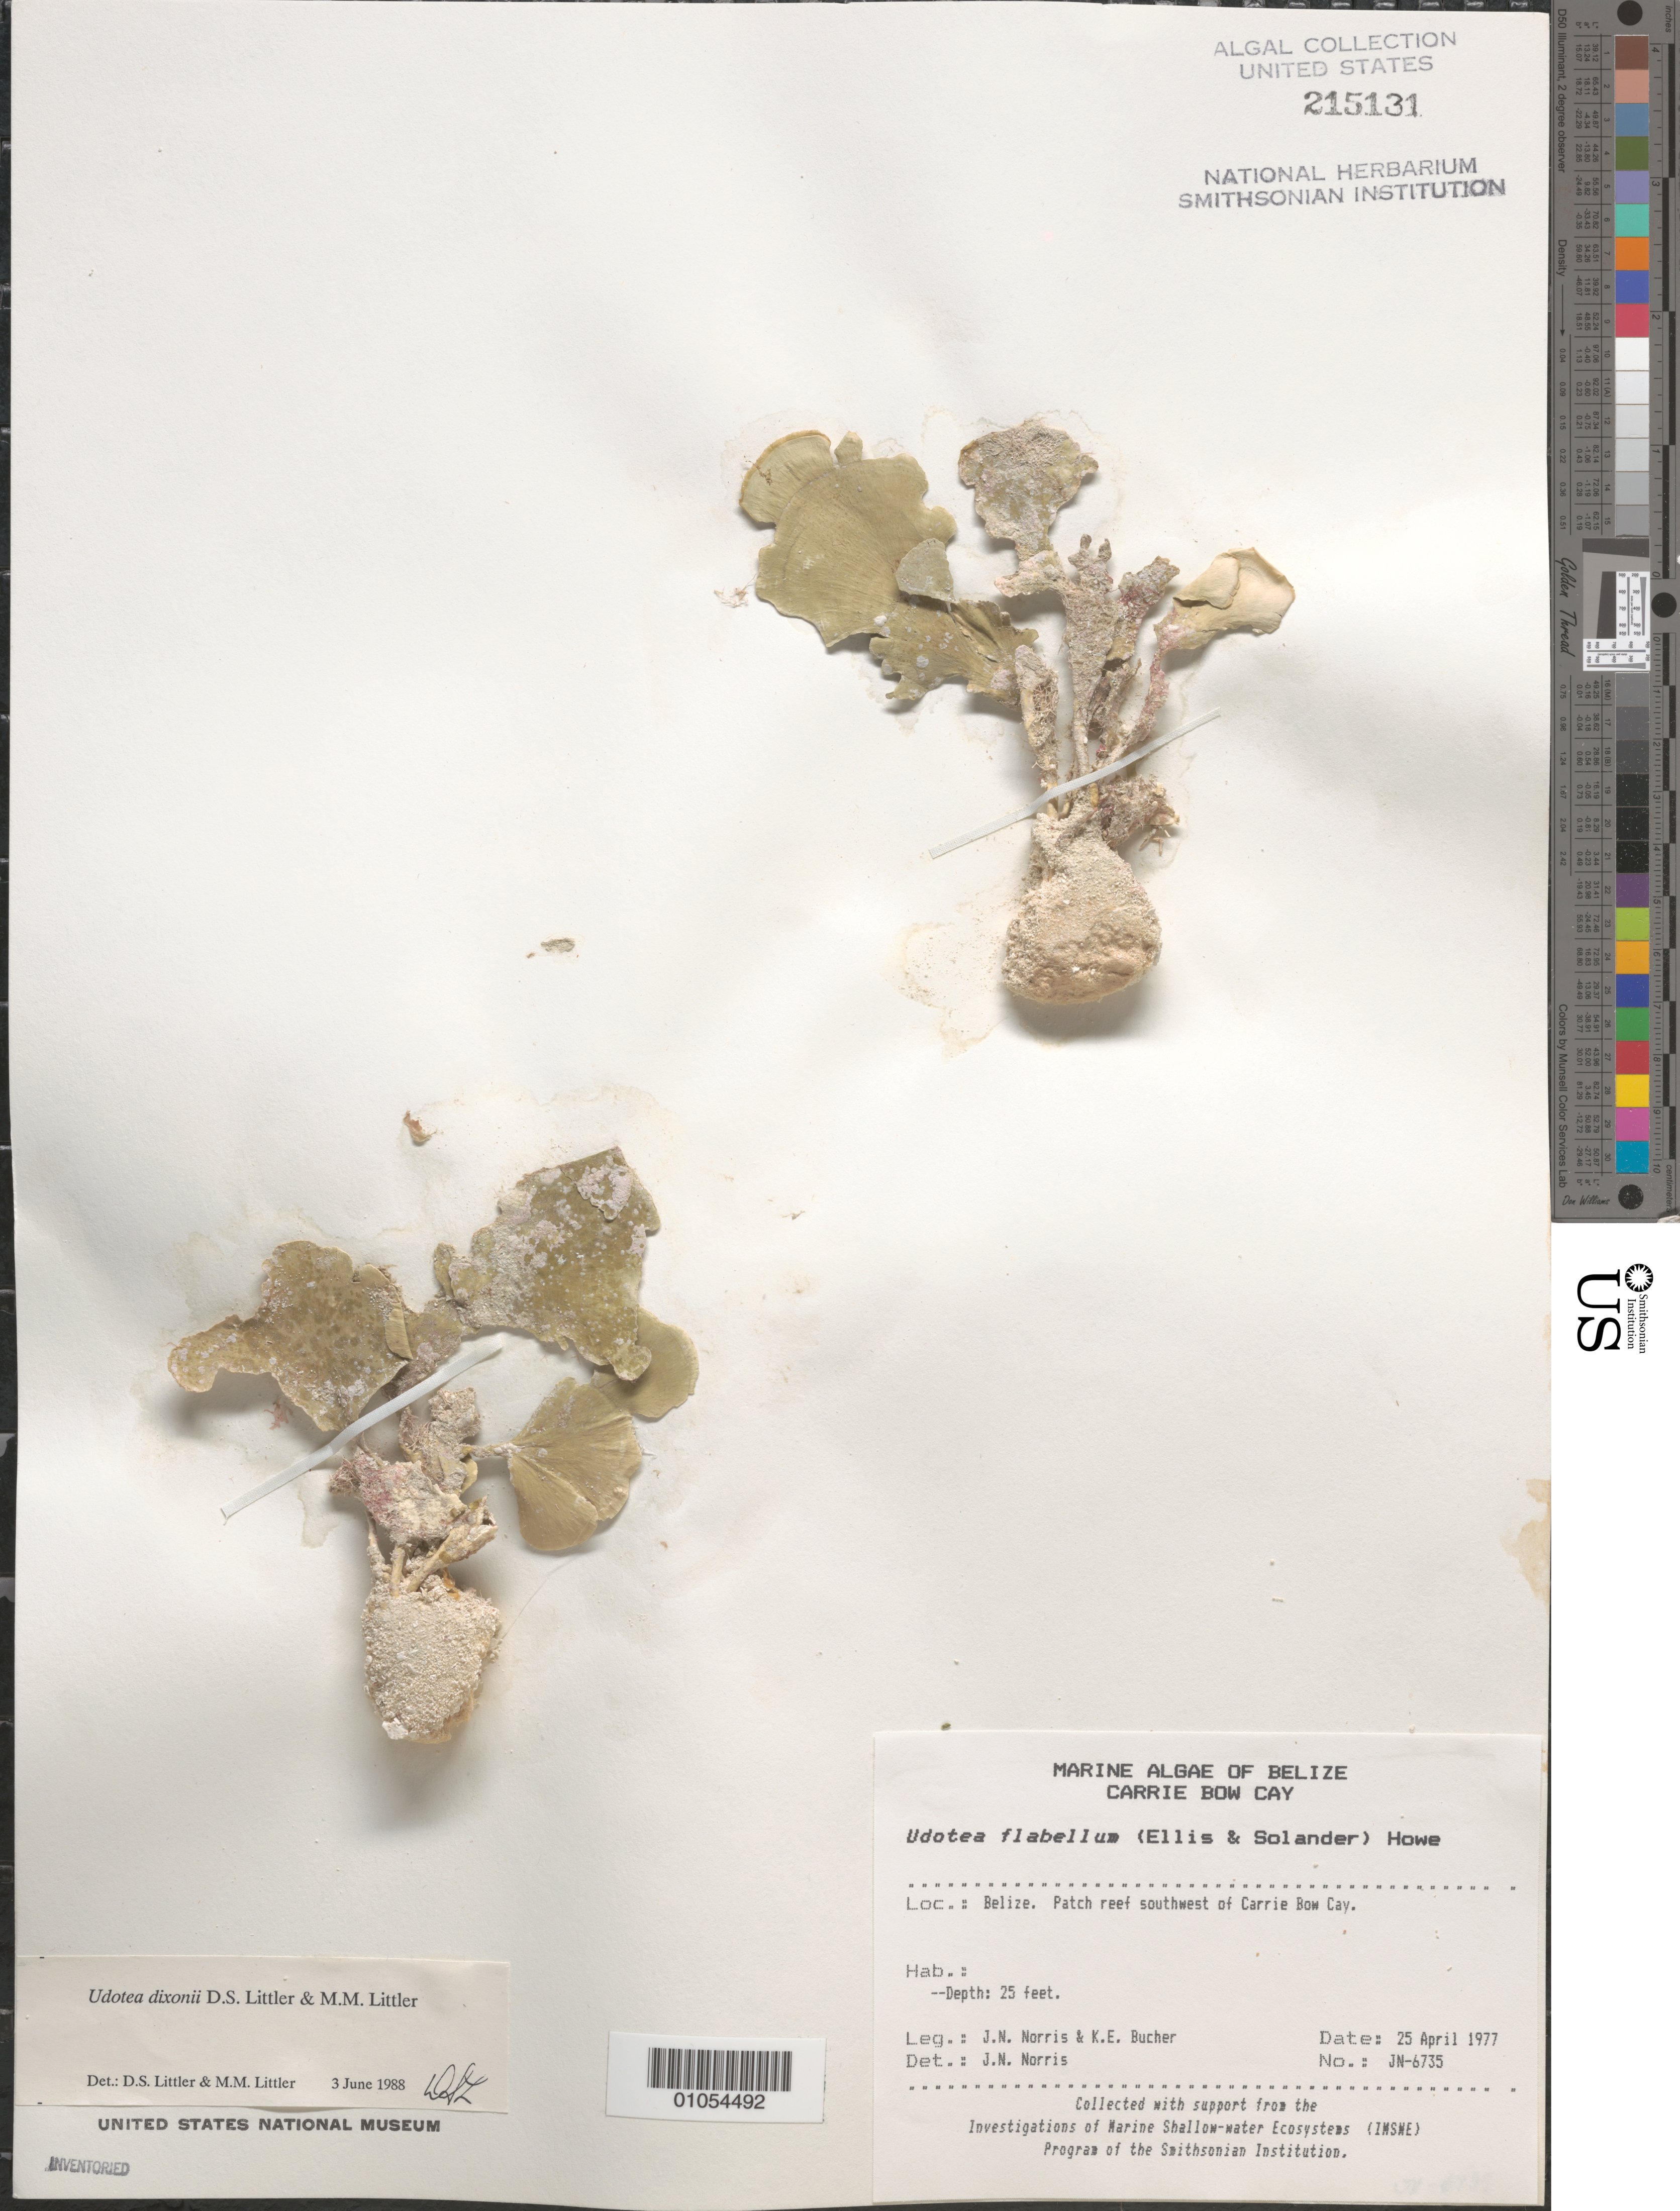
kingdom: Plantae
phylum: Chlorophyta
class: Ulvophyceae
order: Bryopsidales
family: Udoteaceae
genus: Udotea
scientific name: Udotea dixonii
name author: D.S. Littler & Littler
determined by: Littler, D. S.; Littler, M. M.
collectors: J. N. Norris & K. E. Bucher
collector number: JN-6735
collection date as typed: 25 Apr 1977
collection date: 1977-04-25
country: Belize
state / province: Stann Creek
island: Carrie Bow Cay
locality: Patch reef southwest of Carrie Bow Cay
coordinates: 16 48'N, 88 05'W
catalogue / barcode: US 215131